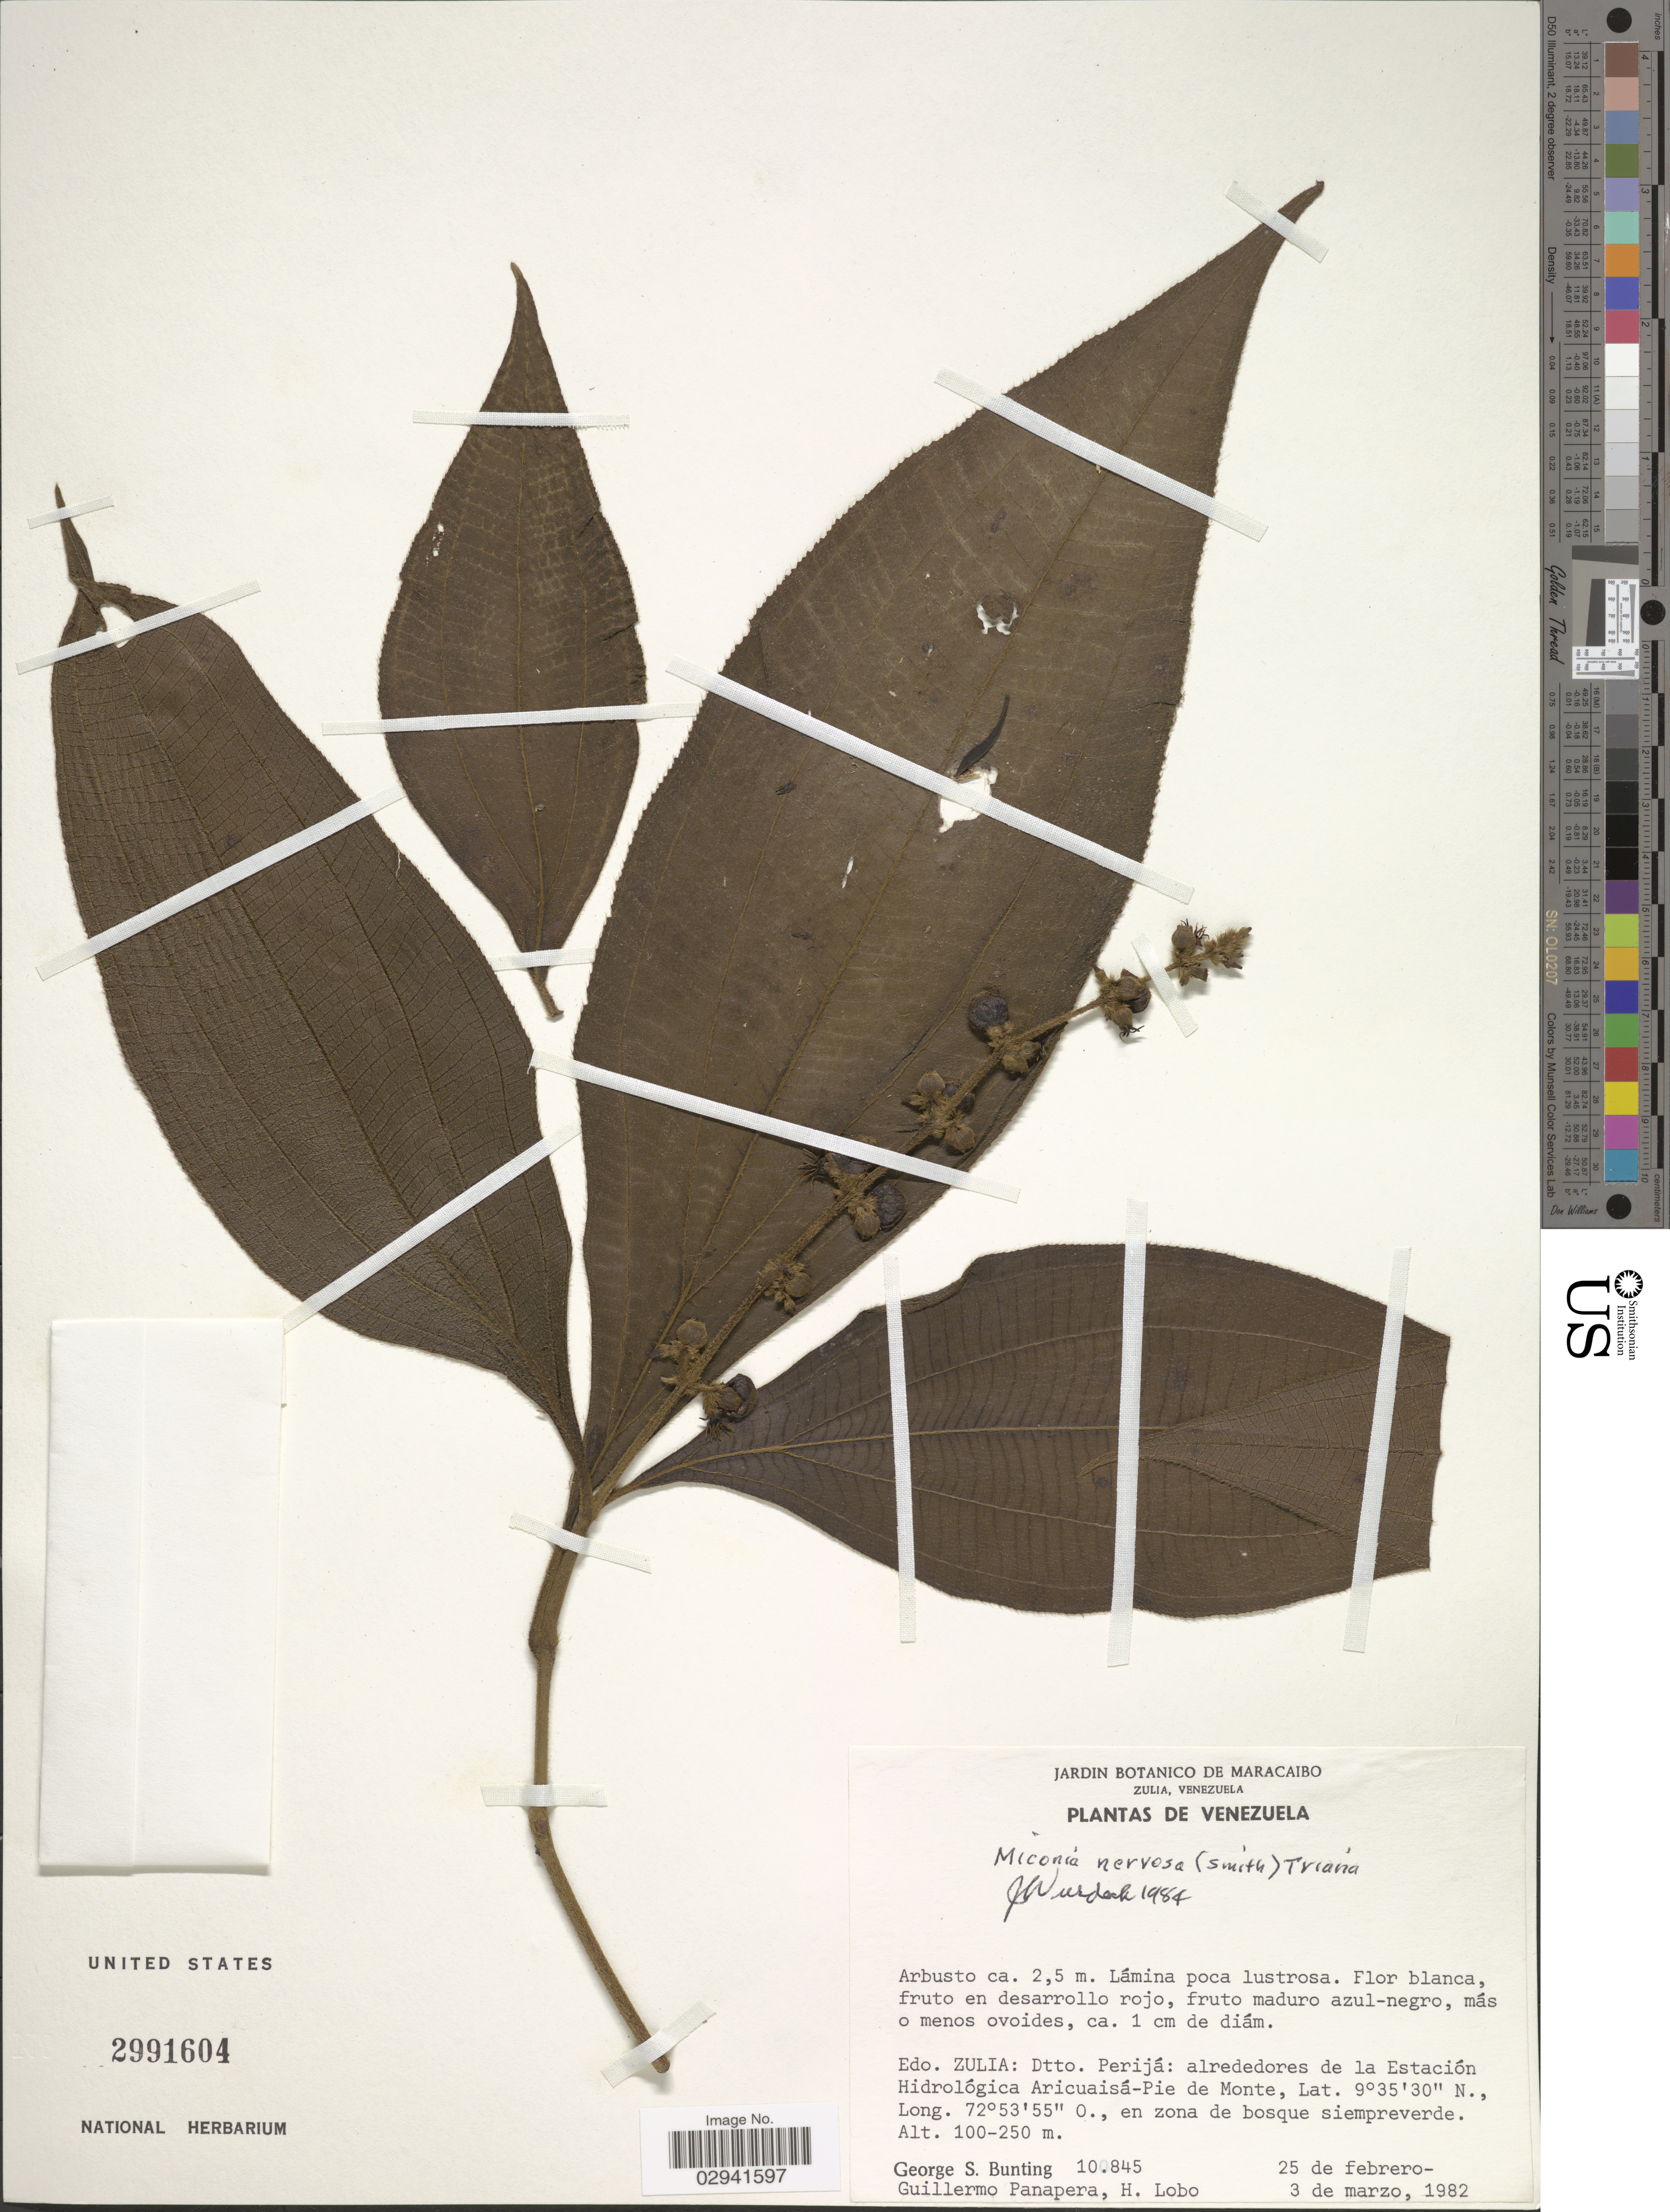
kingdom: Plantae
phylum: Tracheophyta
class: Magnoliopsida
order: Myrtales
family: Melastomataceae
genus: Miconia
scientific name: Miconia nervosa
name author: (Sm.) Triana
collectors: G. S. Bunting, G. Panapera & H. Lobo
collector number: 10845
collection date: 1982-02-25/1982-03-03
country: Venezuela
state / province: Zulia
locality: Edo. Zulia: Dtto. Perijá: alrededores de la Estación Hidrológica Aricuaisá-Pie de Monte.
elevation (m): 100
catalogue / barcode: US 2991604